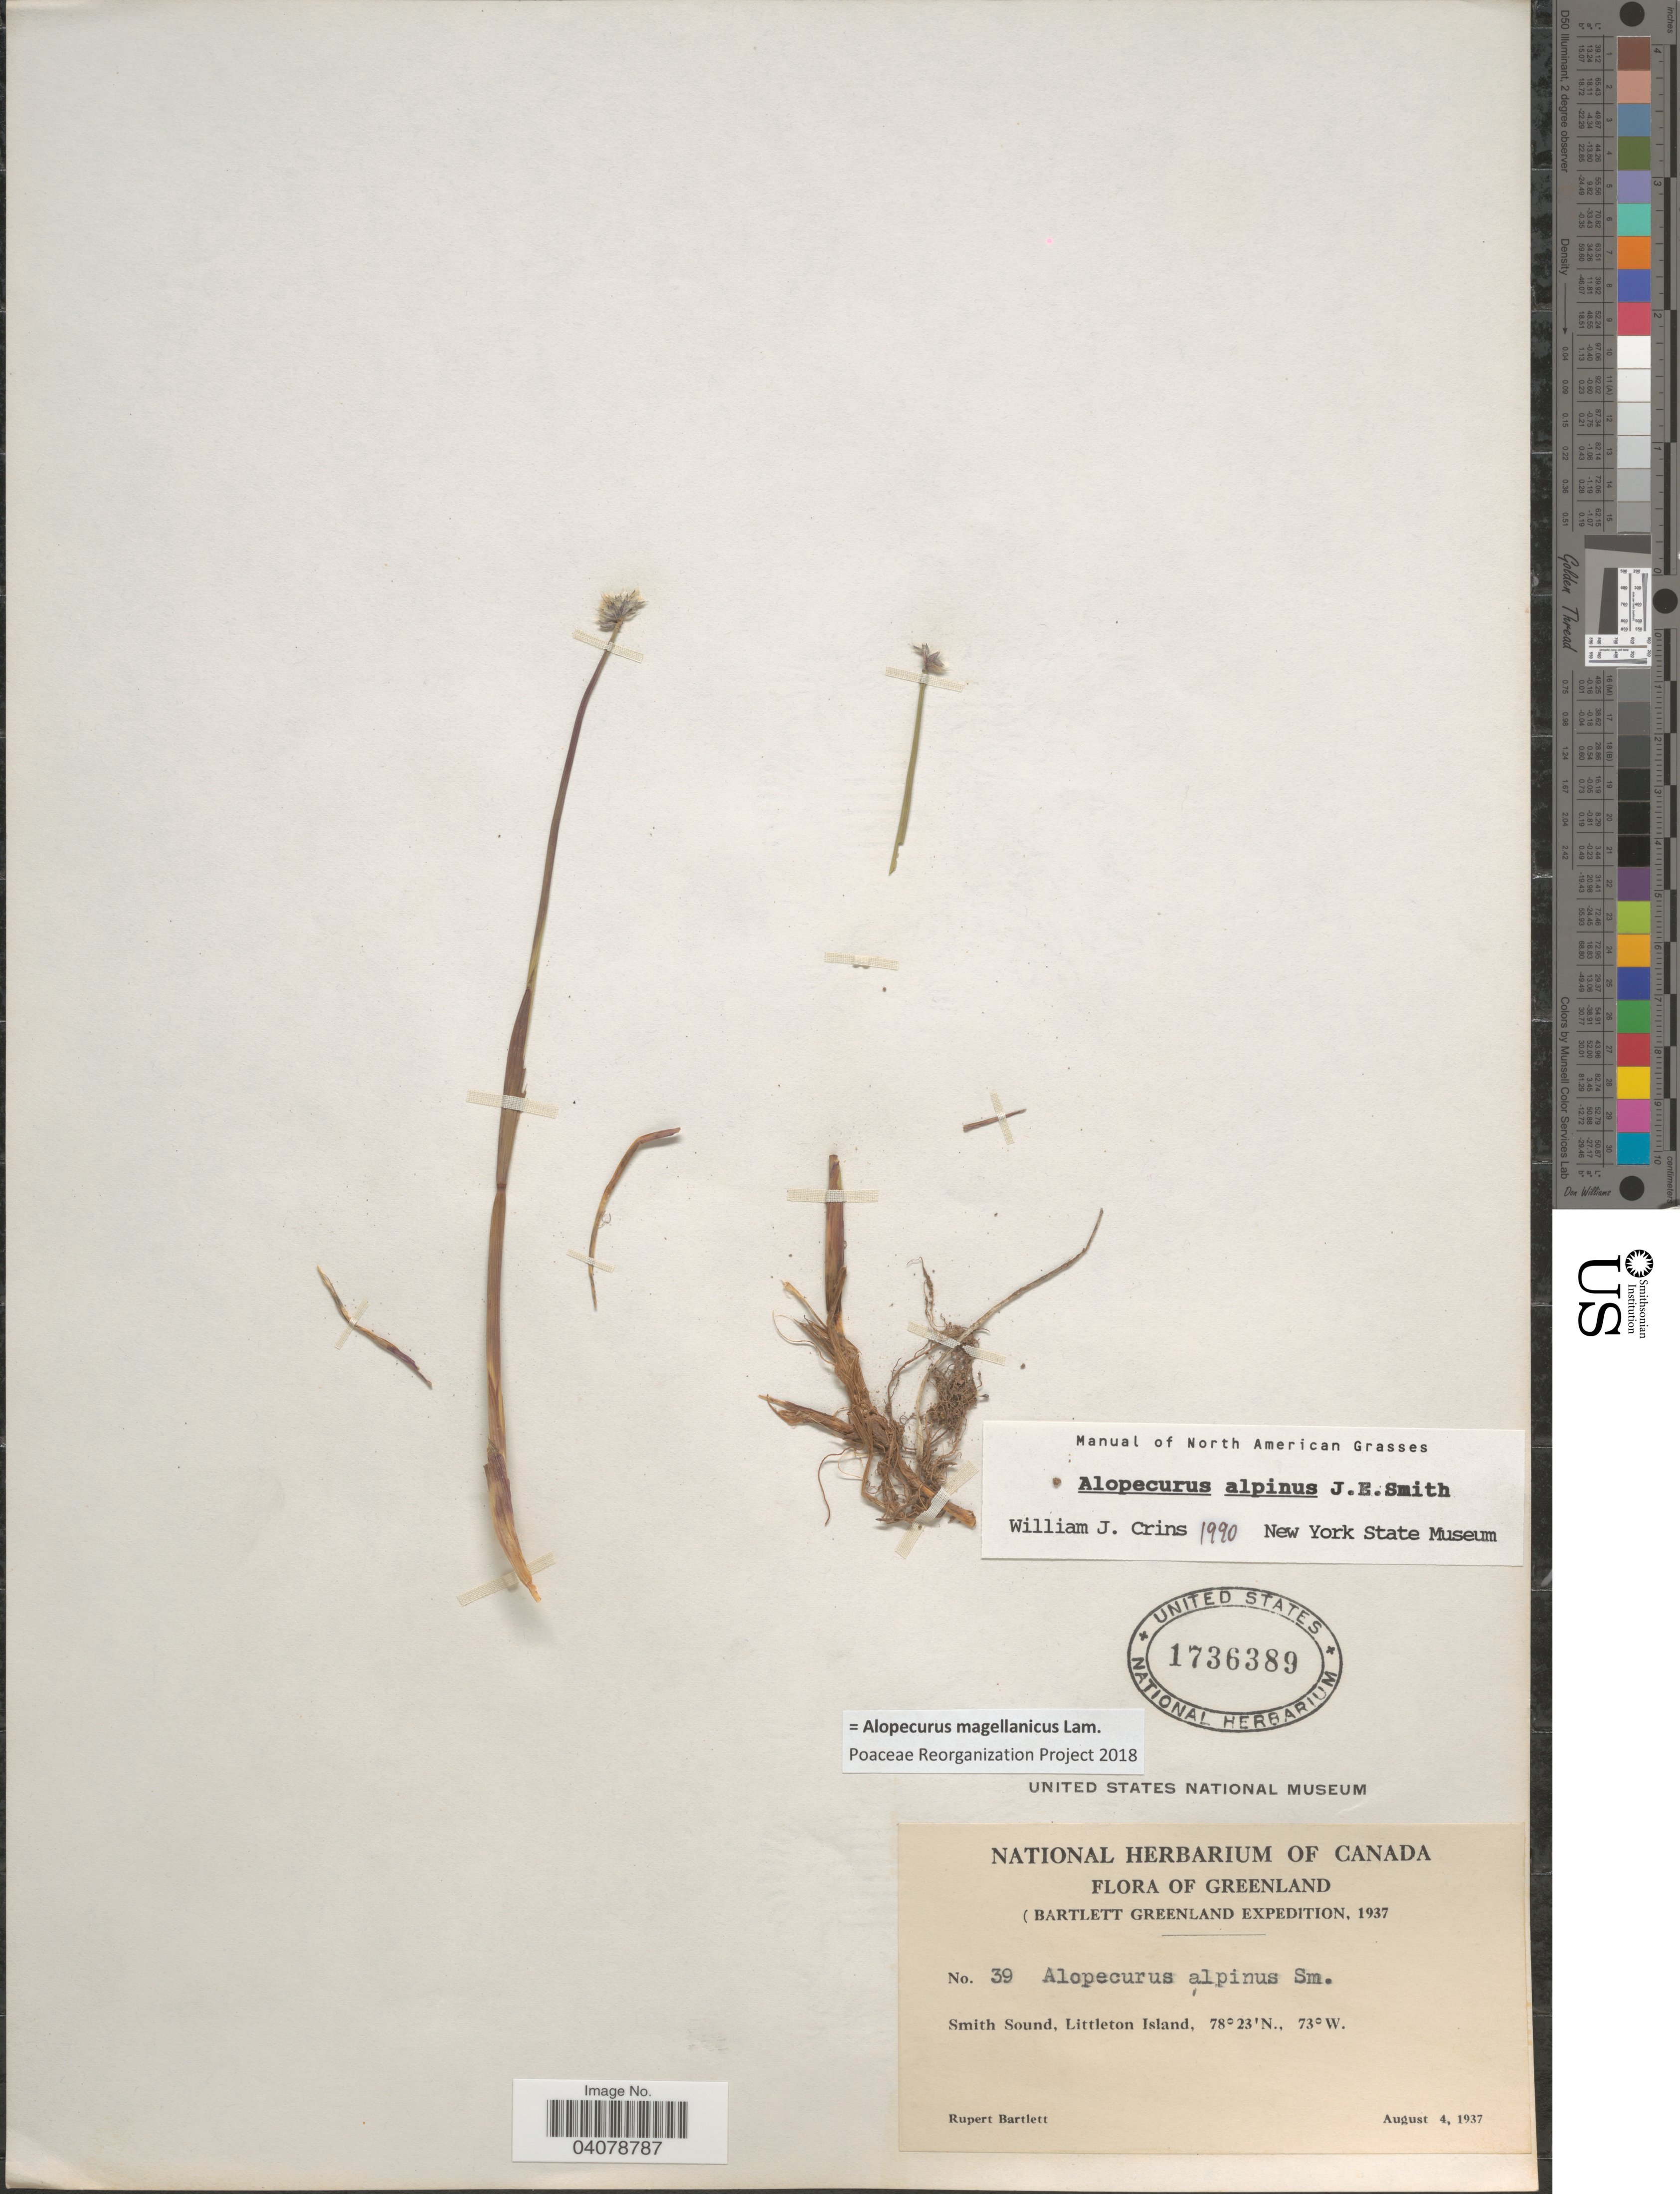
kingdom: Plantae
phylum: Tracheophyta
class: Liliopsida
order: Poales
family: Poaceae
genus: Alopecurus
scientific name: Alopecurus magellanicus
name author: Lam.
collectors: R. Bartlett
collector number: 39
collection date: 1937-08-04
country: Greenland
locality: Bartlett Greenland Expedition, 1937. Smith Sound, Littleton Island.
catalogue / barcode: US 1736389